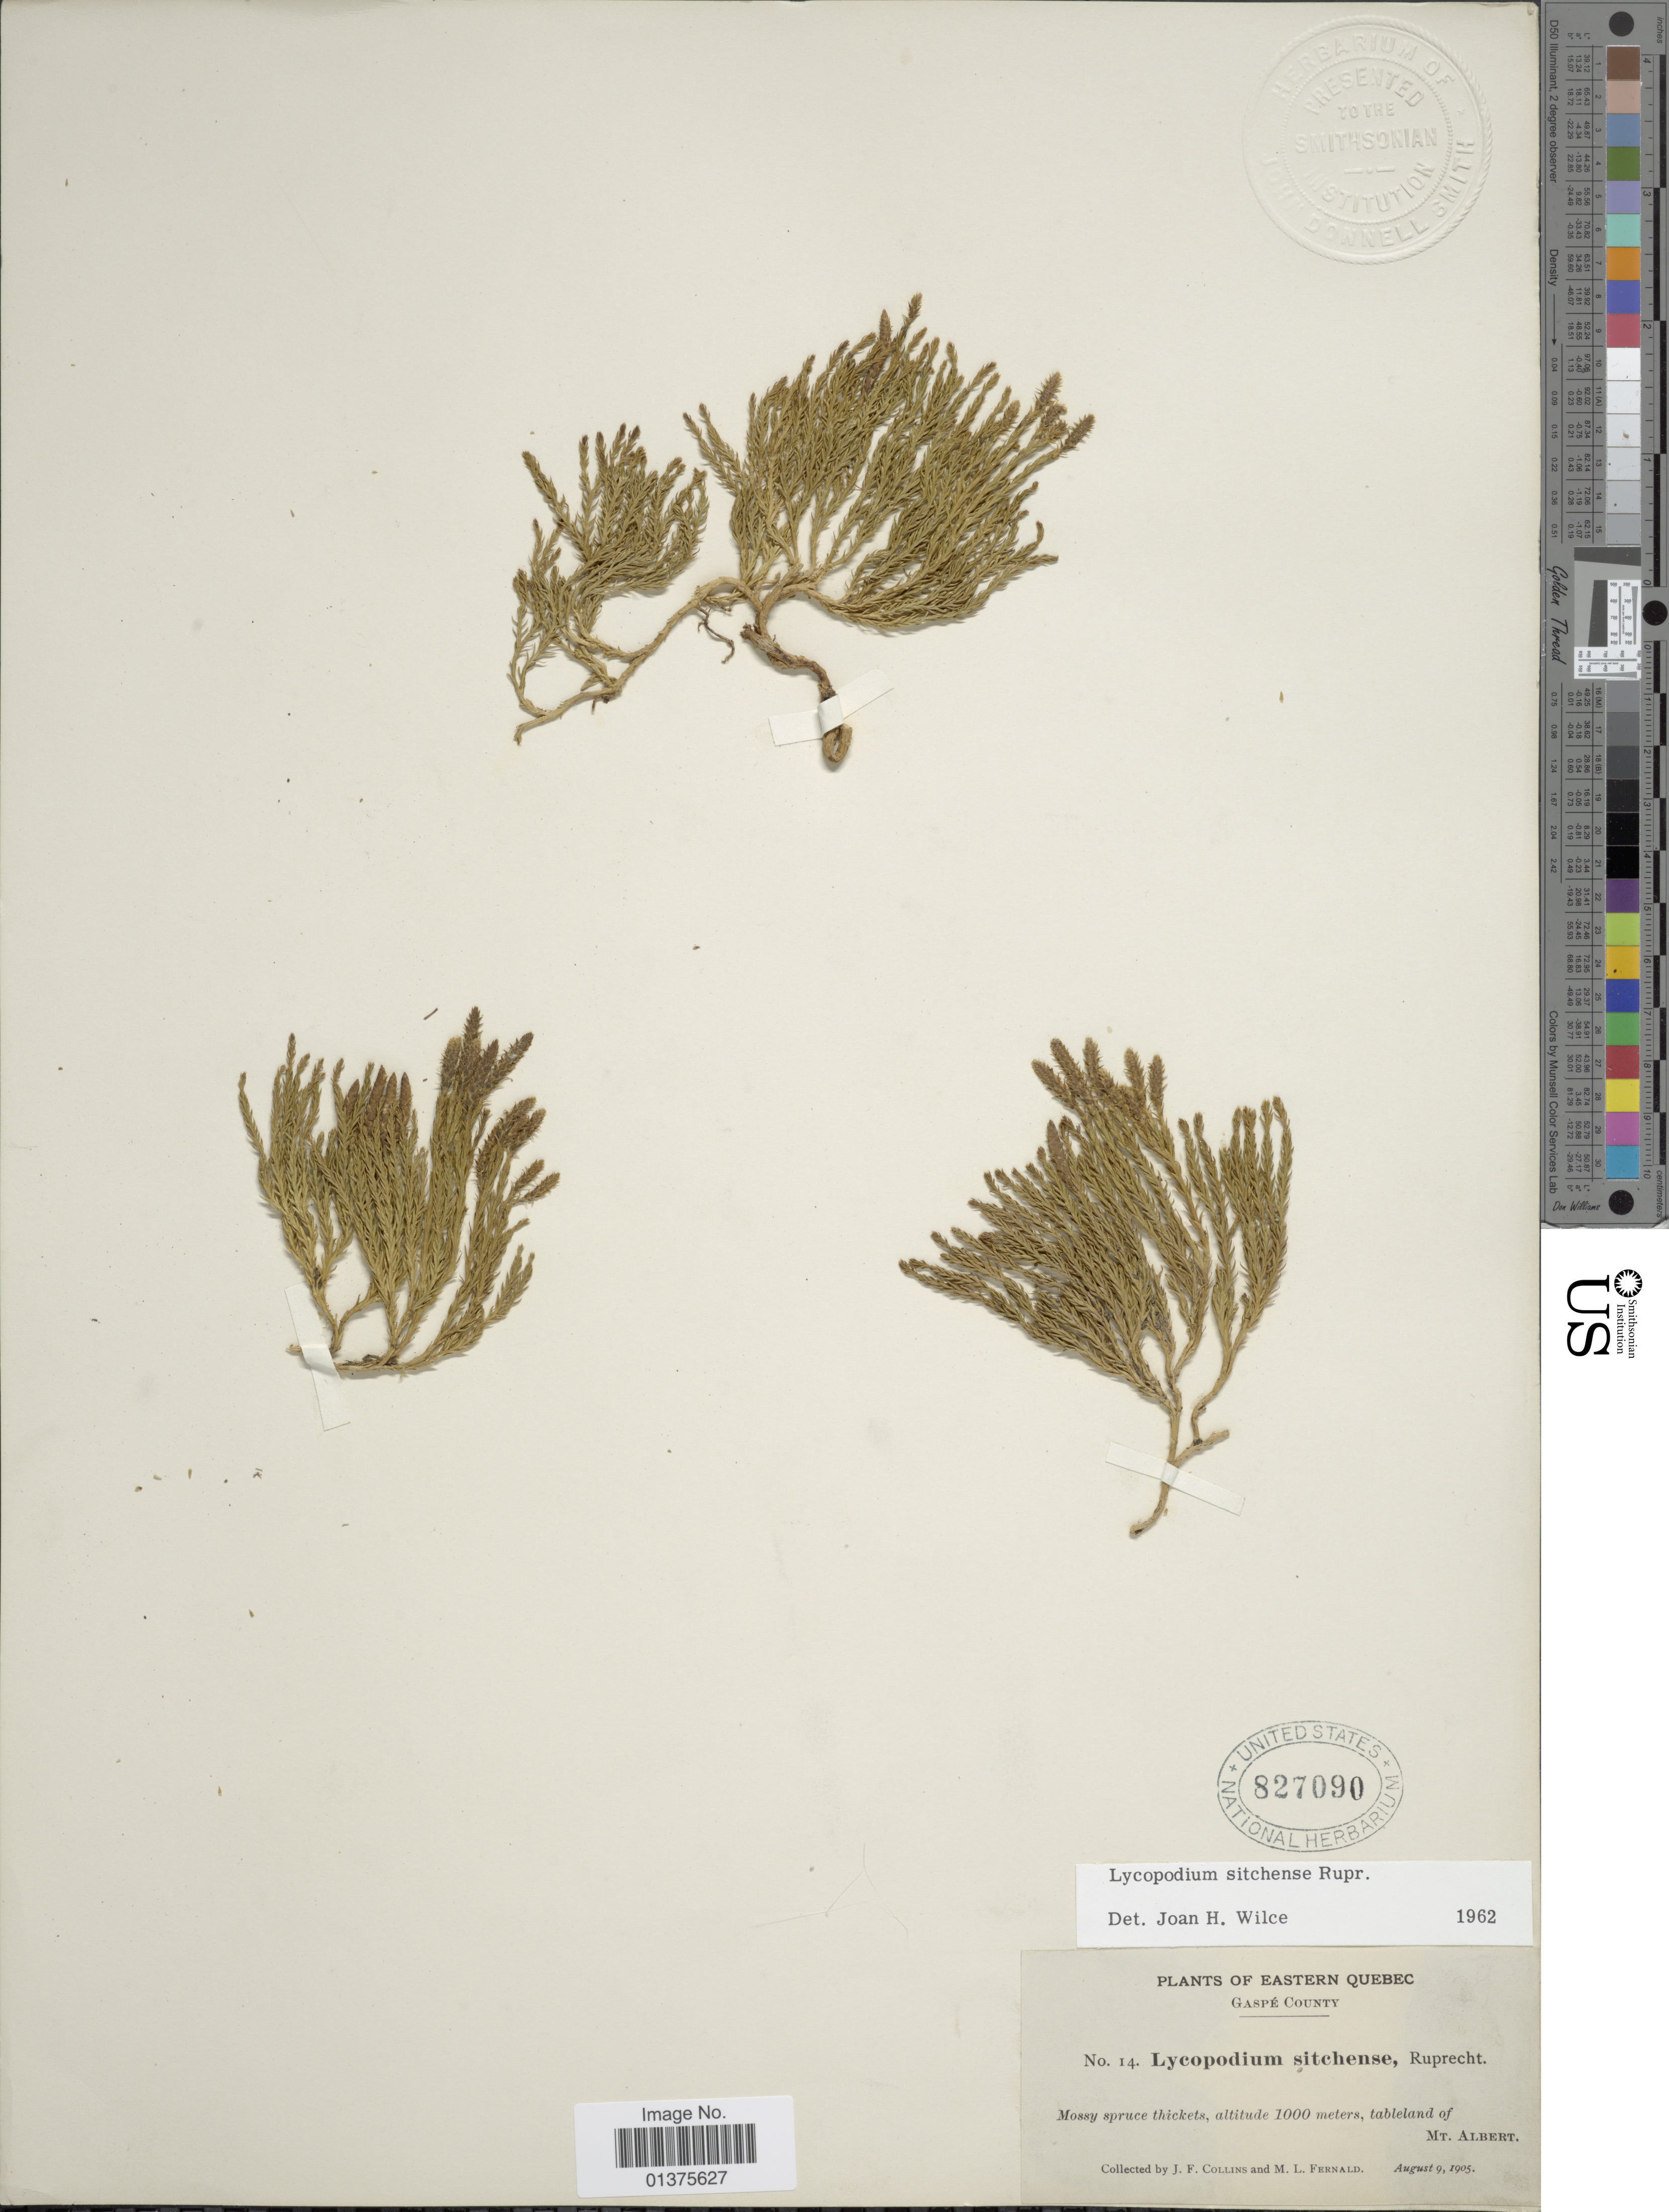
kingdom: Plantae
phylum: Tracheophyta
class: Lycopodiopsida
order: Lycopodiales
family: Lycopodiaceae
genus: Diphasiastrum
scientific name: Diphasiastrum sitchense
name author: (Rupr.) Holub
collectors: J. Collins & M. L. Fernald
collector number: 14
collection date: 1905-08-09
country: Canada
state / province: Quebec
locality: Eastern Quebec, Gaspé County, Mossy spruce thickets, tableland of Mt. Albert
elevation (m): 1000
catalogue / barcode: US 827090